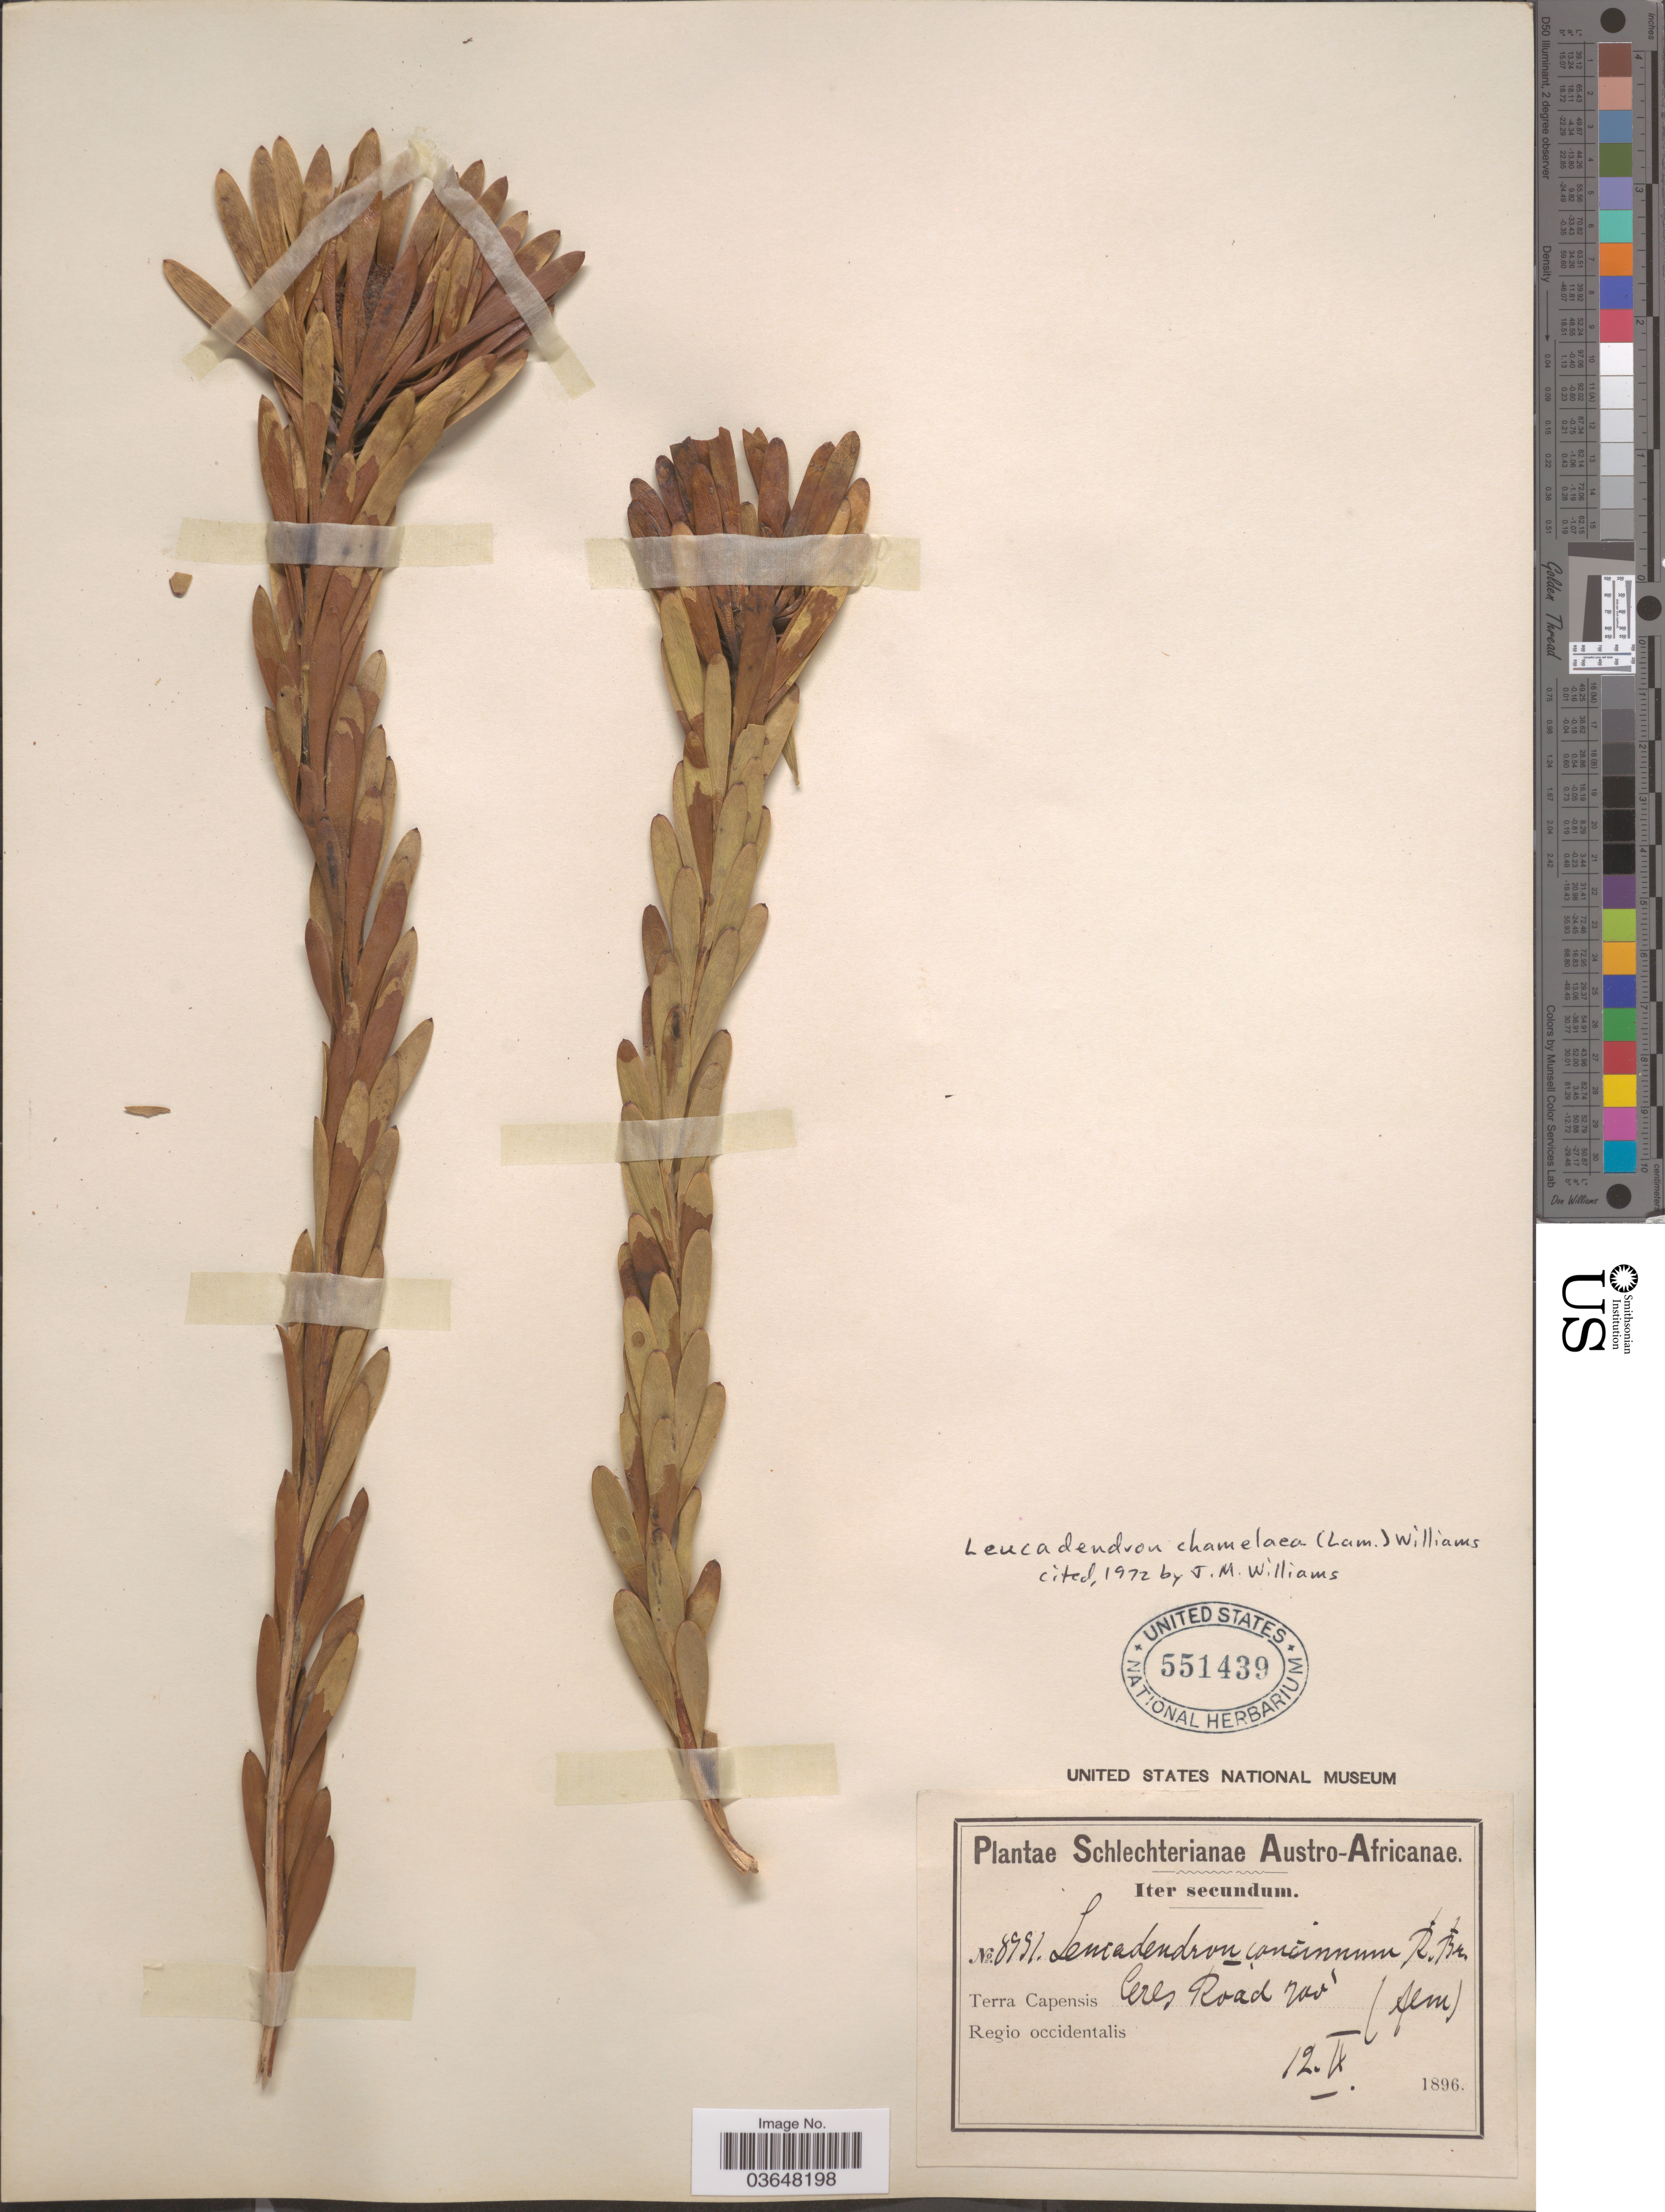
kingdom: Plantae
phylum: Tracheophyta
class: Magnoliopsida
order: Proteales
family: Proteaceae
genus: Leucadendron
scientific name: Leucadendron chamelaea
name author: I.A. Williams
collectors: Schlechter, --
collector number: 8991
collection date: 1896-09-12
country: South Africa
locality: Austro-Africanae. Terra Capensis Ceres Road. Regio occidentalis.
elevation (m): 213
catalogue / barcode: US 551439